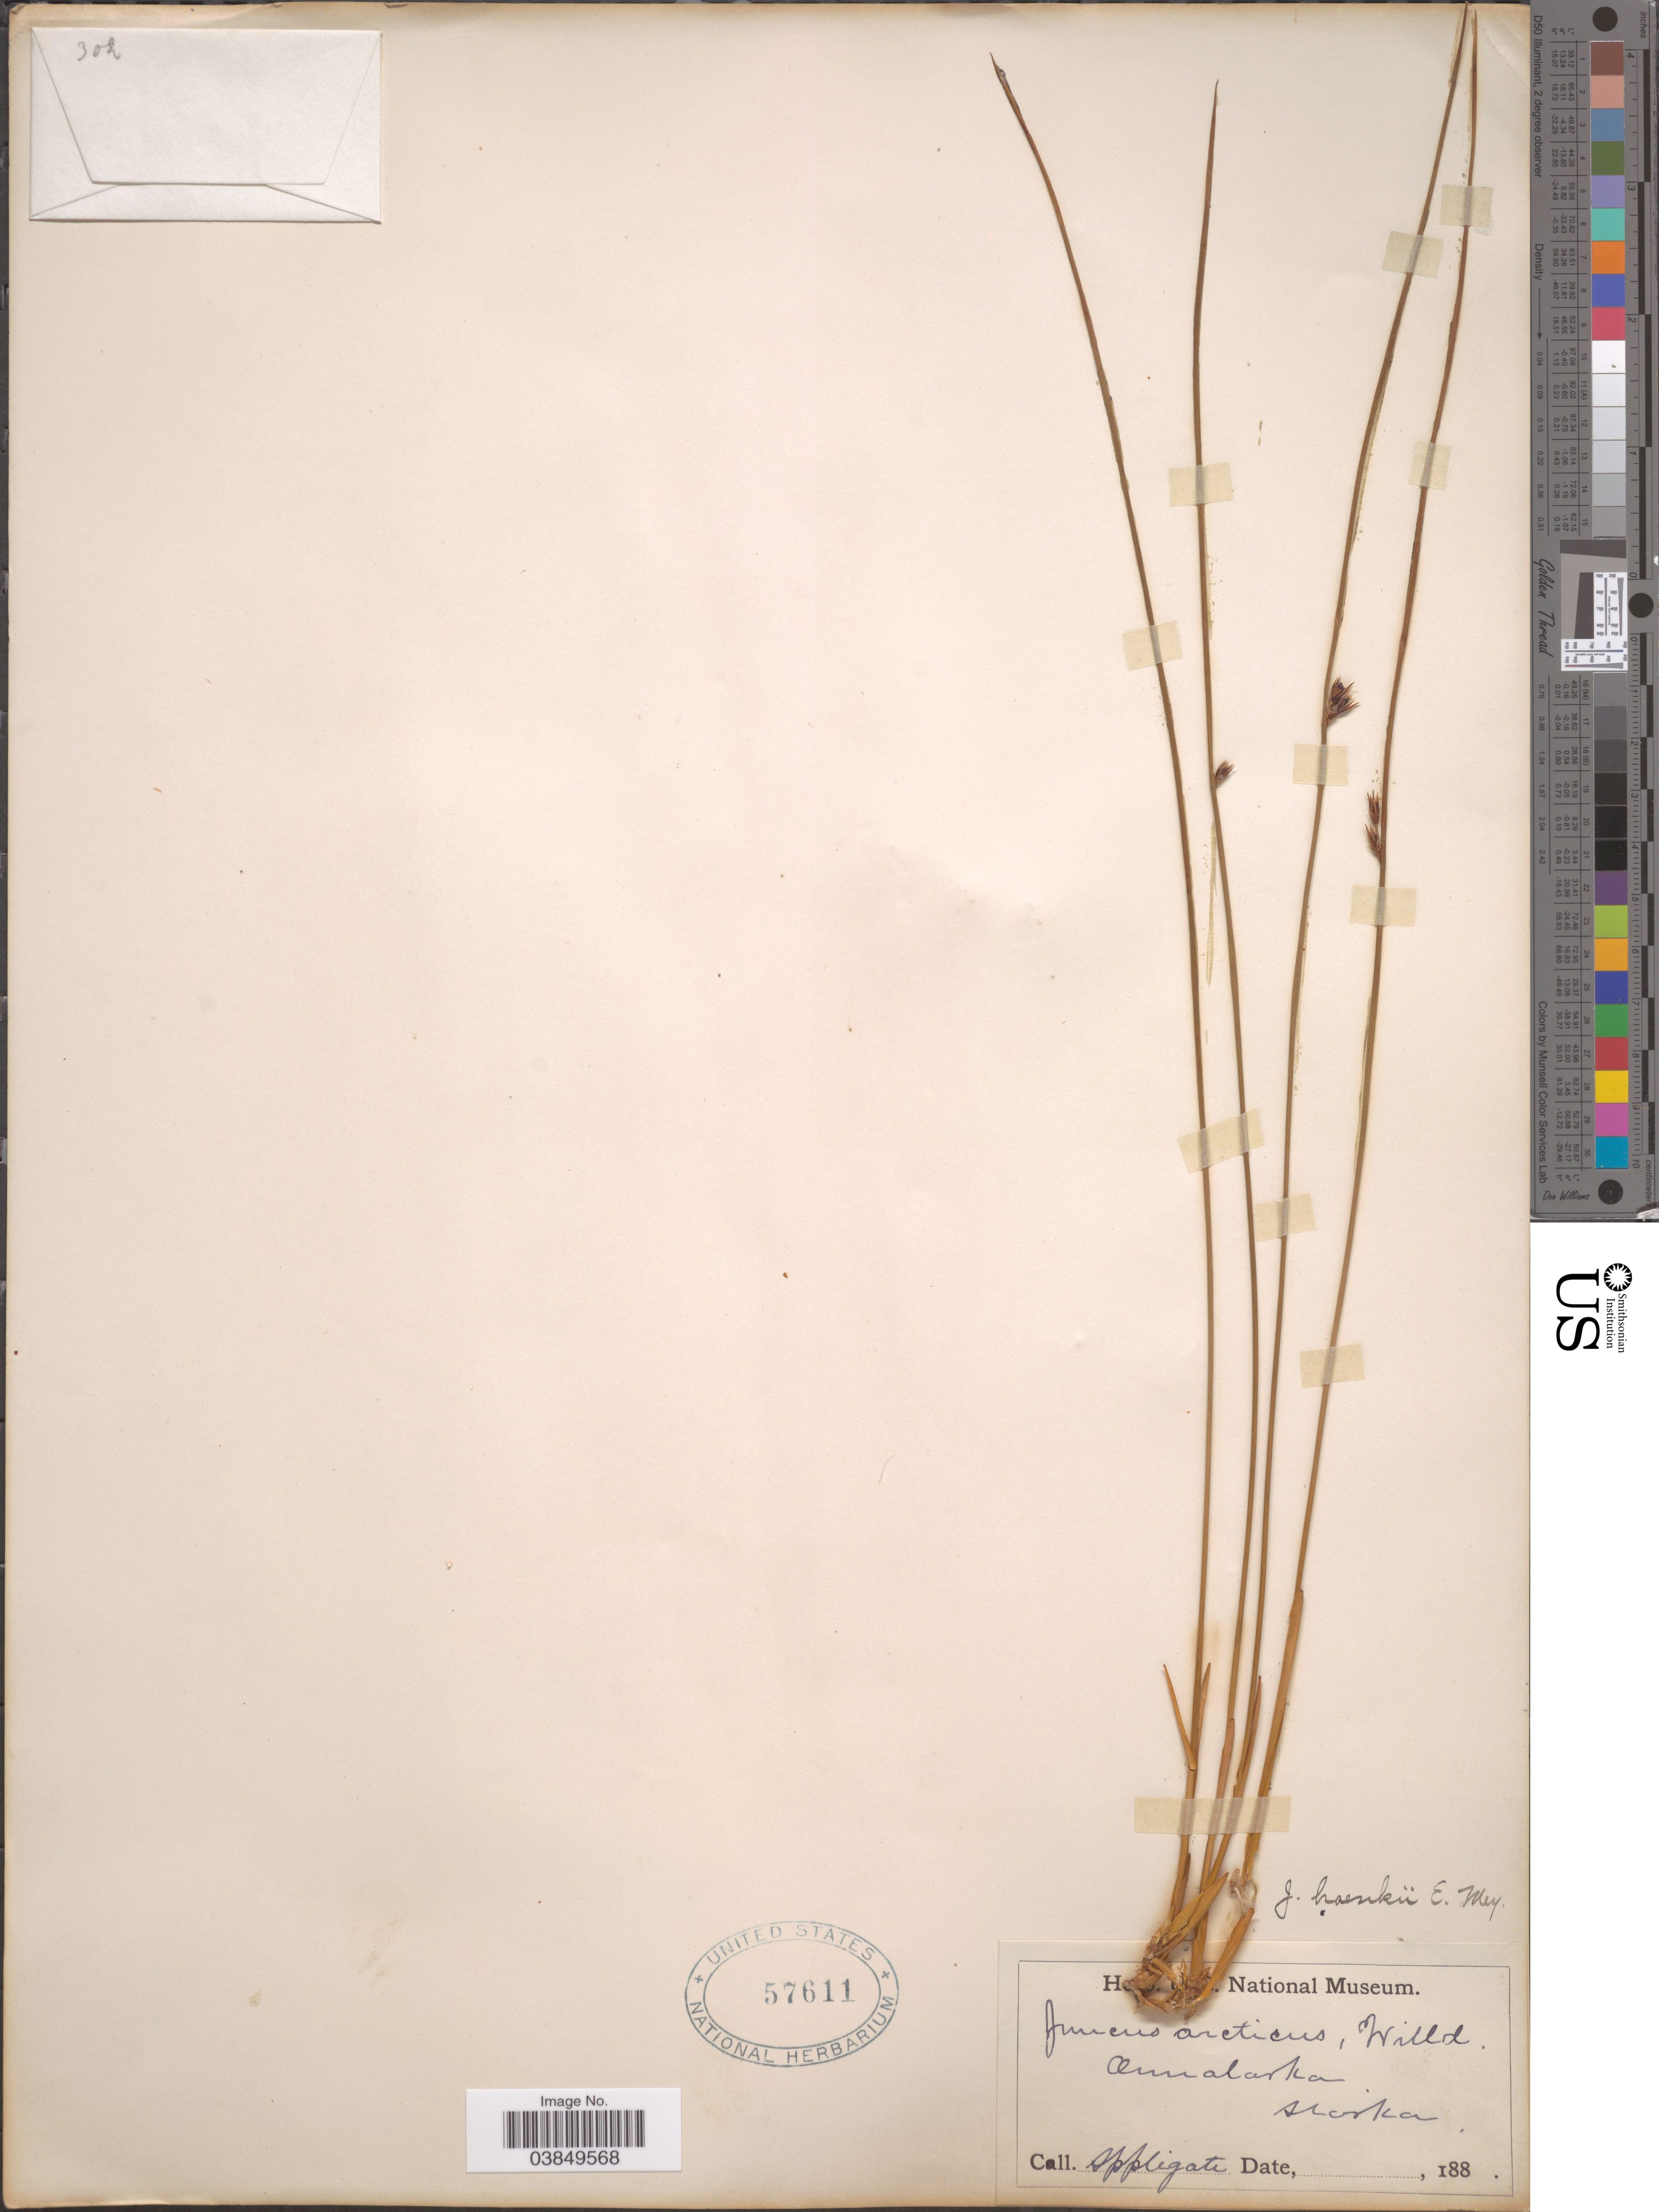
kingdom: Plantae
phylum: Tracheophyta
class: Liliopsida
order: Poales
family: Juncaceae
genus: Juncus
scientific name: Juncus balticus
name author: Willd.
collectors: -- Applegate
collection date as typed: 188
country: United States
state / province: Alaska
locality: Unalaska.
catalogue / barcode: US 57611